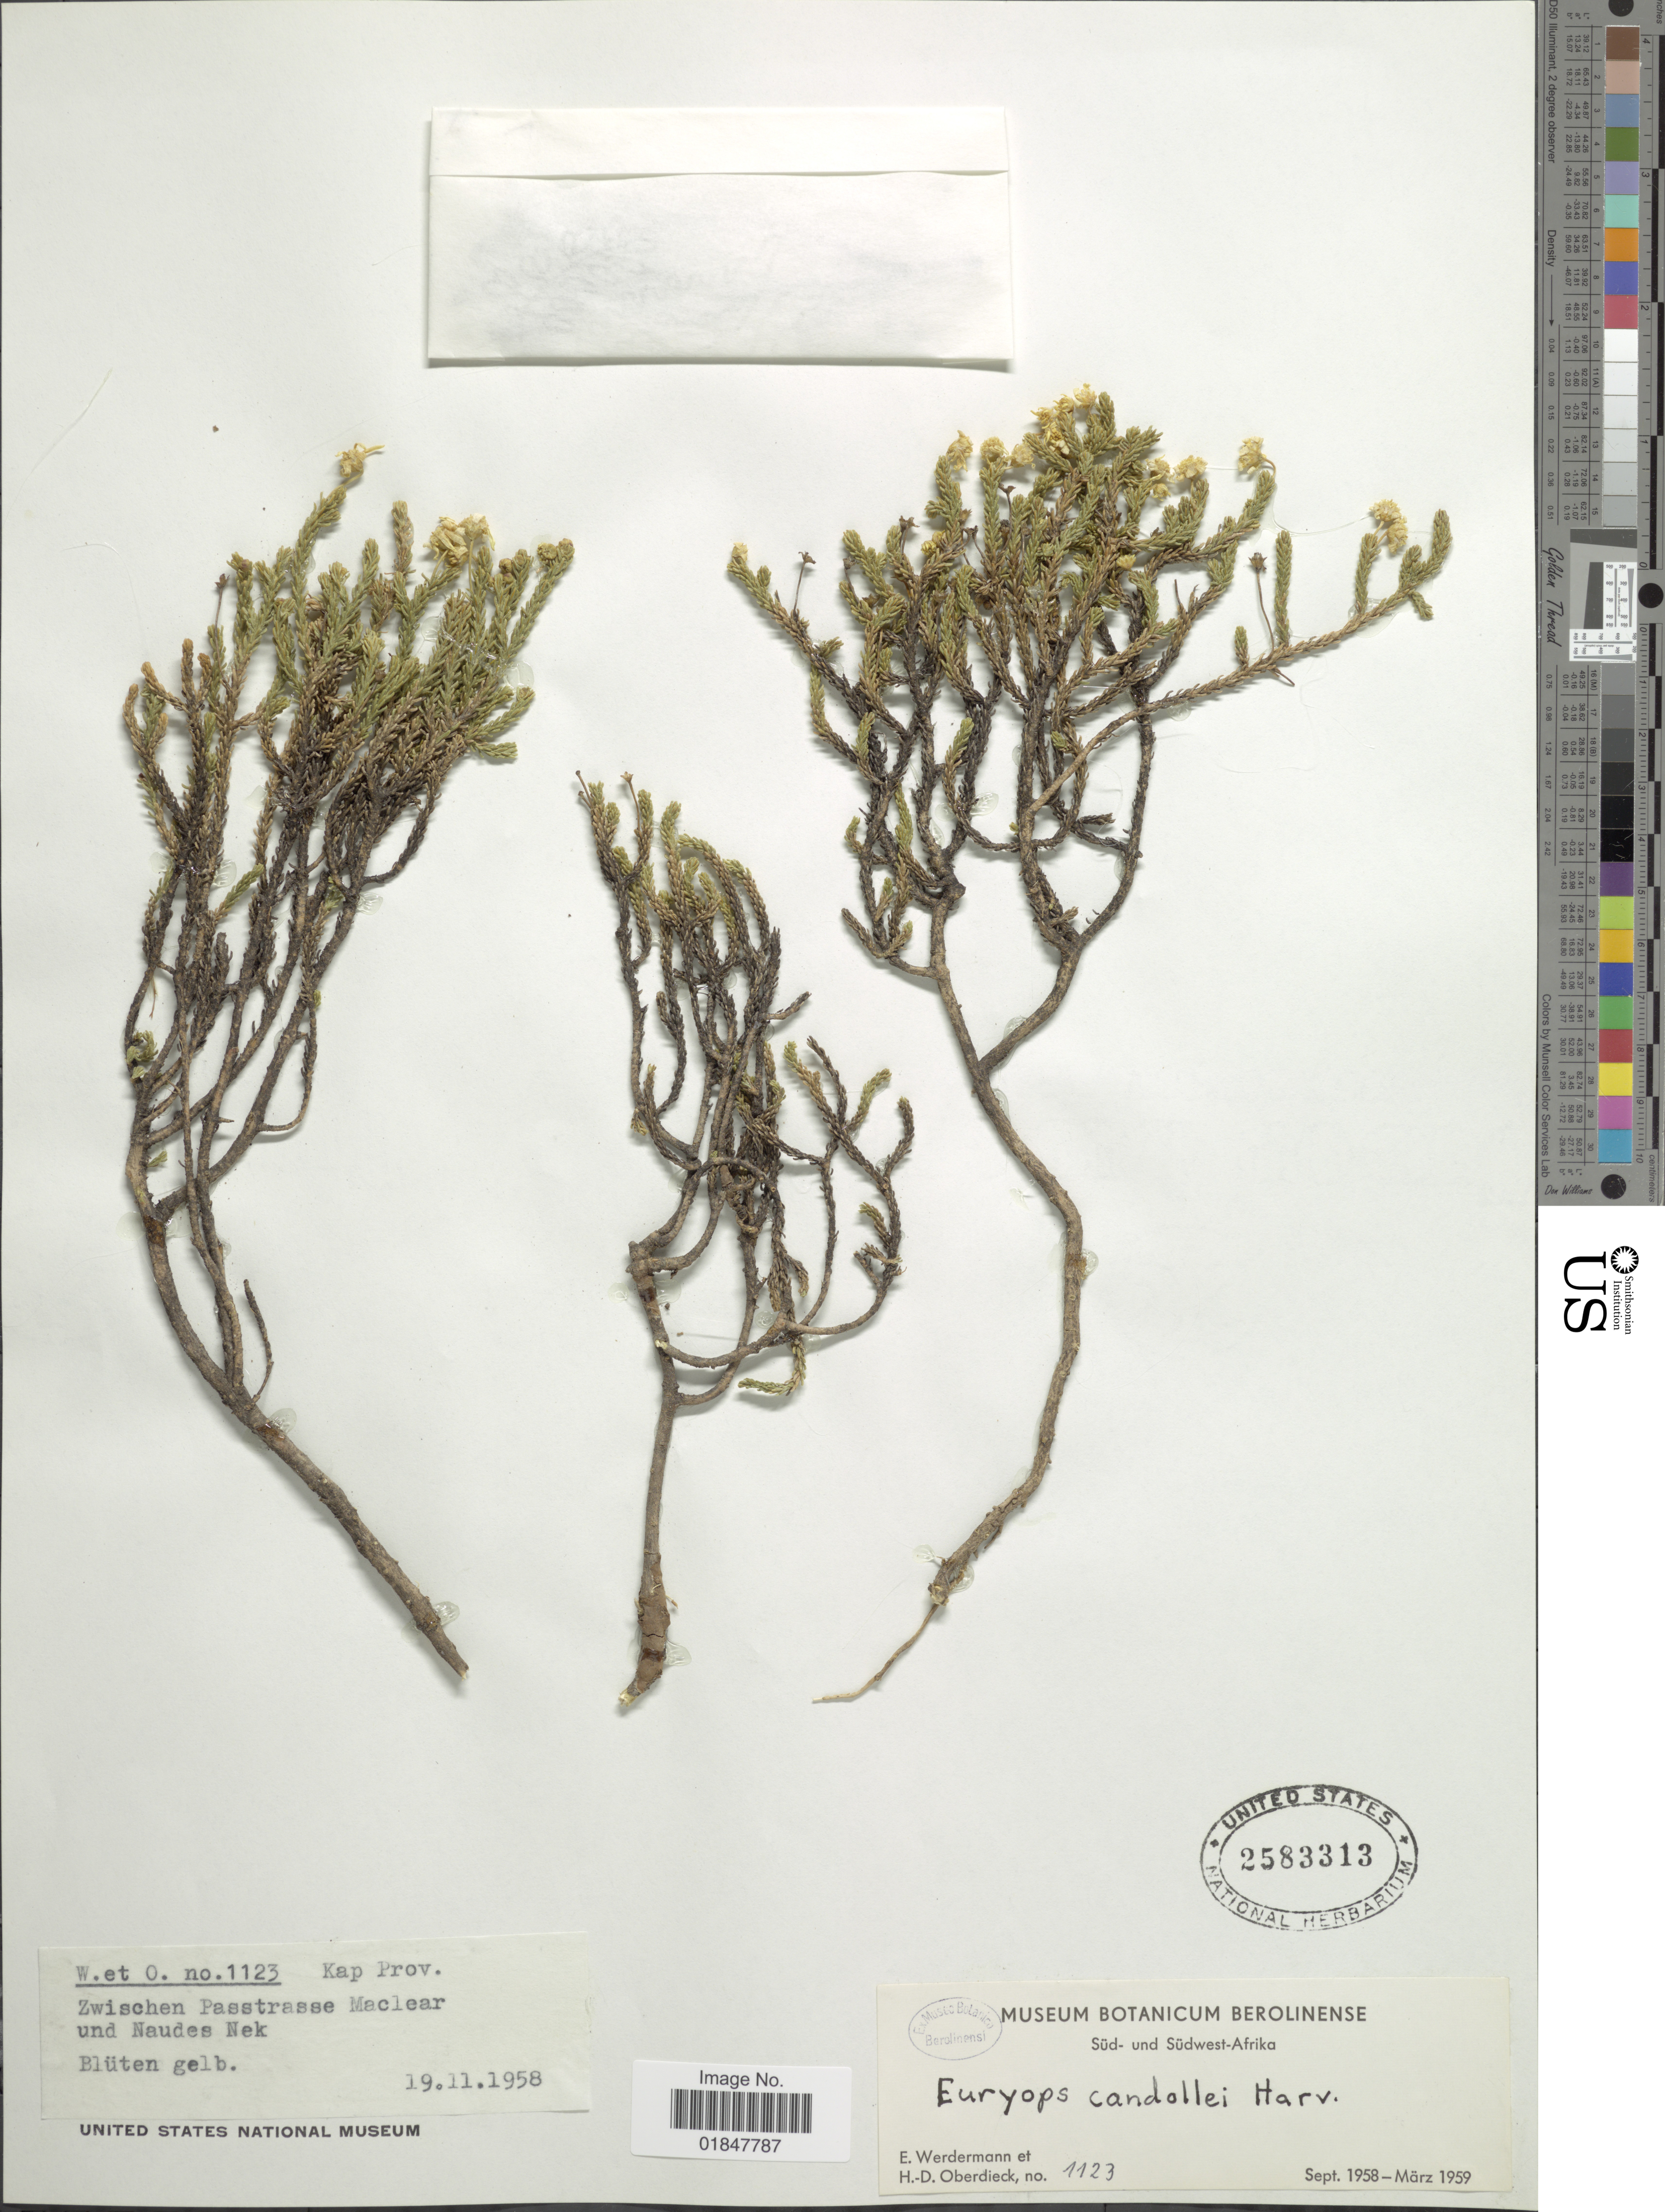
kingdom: Plantae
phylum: Tracheophyta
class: Magnoliopsida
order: Asterales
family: Asteraceae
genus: Euryops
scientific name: Euryops candollei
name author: Harv.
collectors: E. Werdermann & H. Oberdieck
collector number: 1123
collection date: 1958-11-19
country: South Africa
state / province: Eastern Cape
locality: Sud- Und Sudwest Afrika, Kap. Prov. Zwischen Passtrasse Maclear und Naudes Nek.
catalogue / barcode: US 2583313